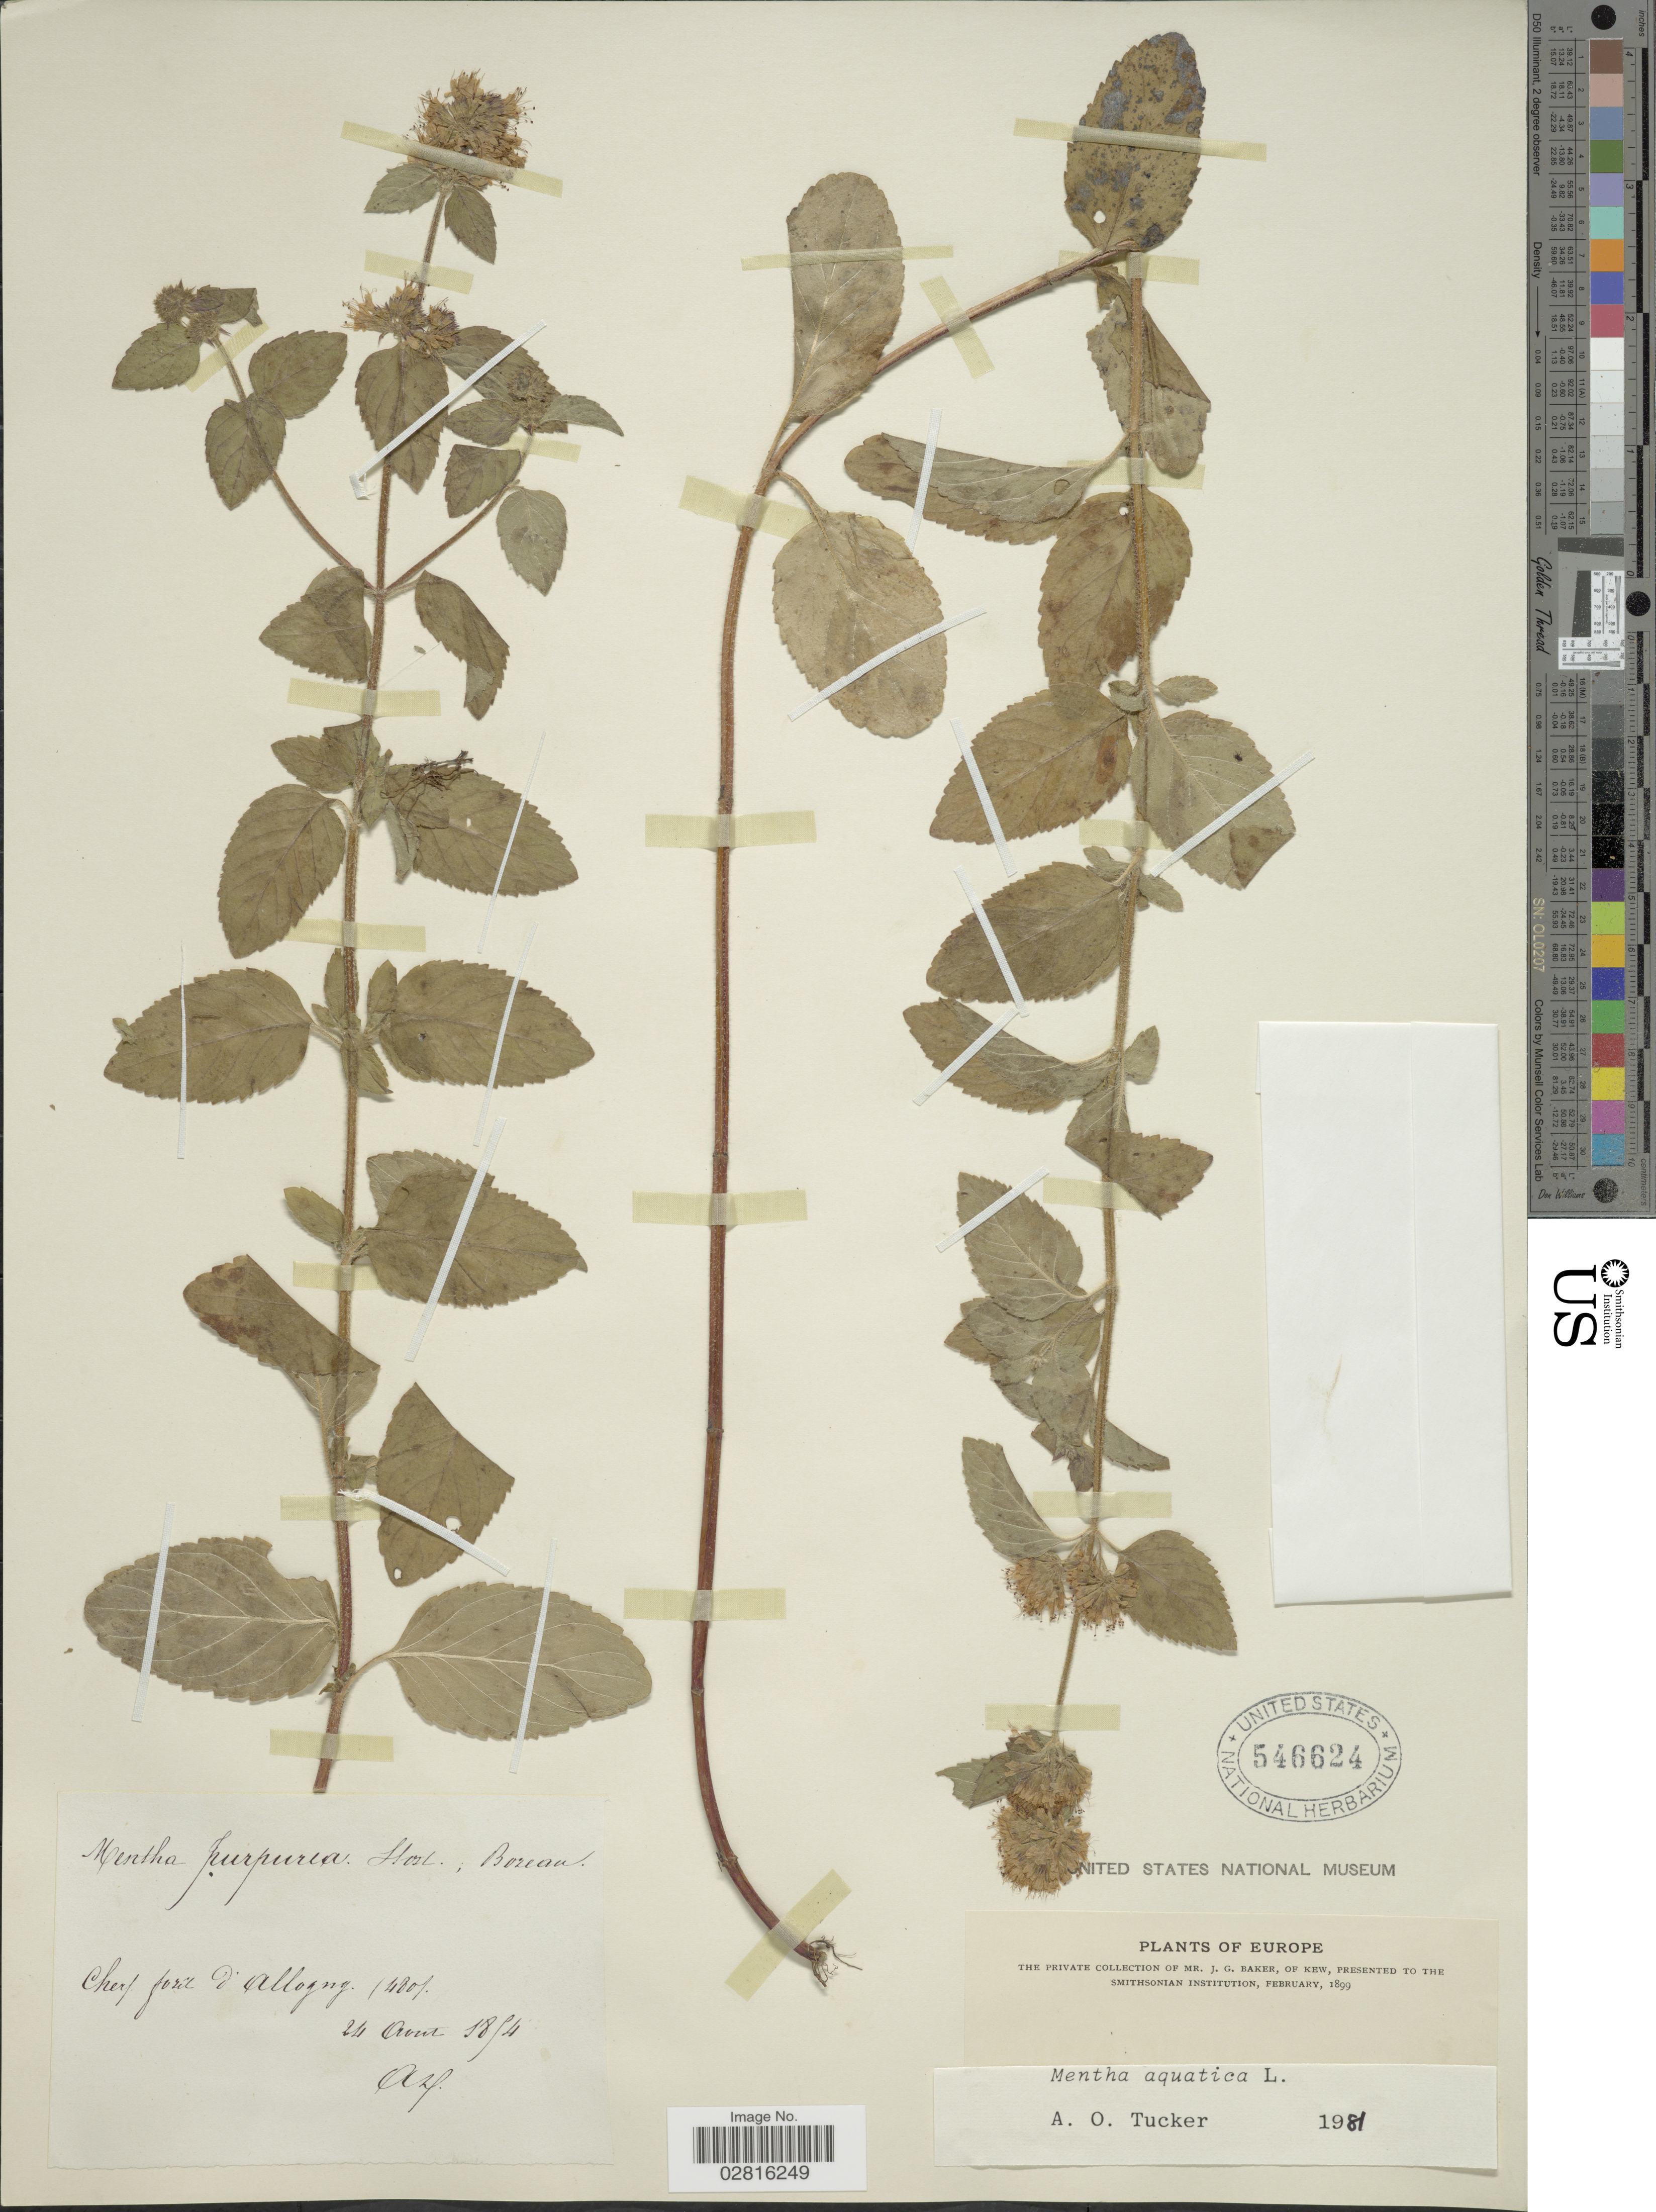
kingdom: Plantae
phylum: Tracheophyta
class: Magnoliopsida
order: Lamiales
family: Lamiaceae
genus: Mentha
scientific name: Mentha aquatica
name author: L.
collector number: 14801*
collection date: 1854-08-24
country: France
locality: Europe. Cherf. forêt d'Allogny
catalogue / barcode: US 546624